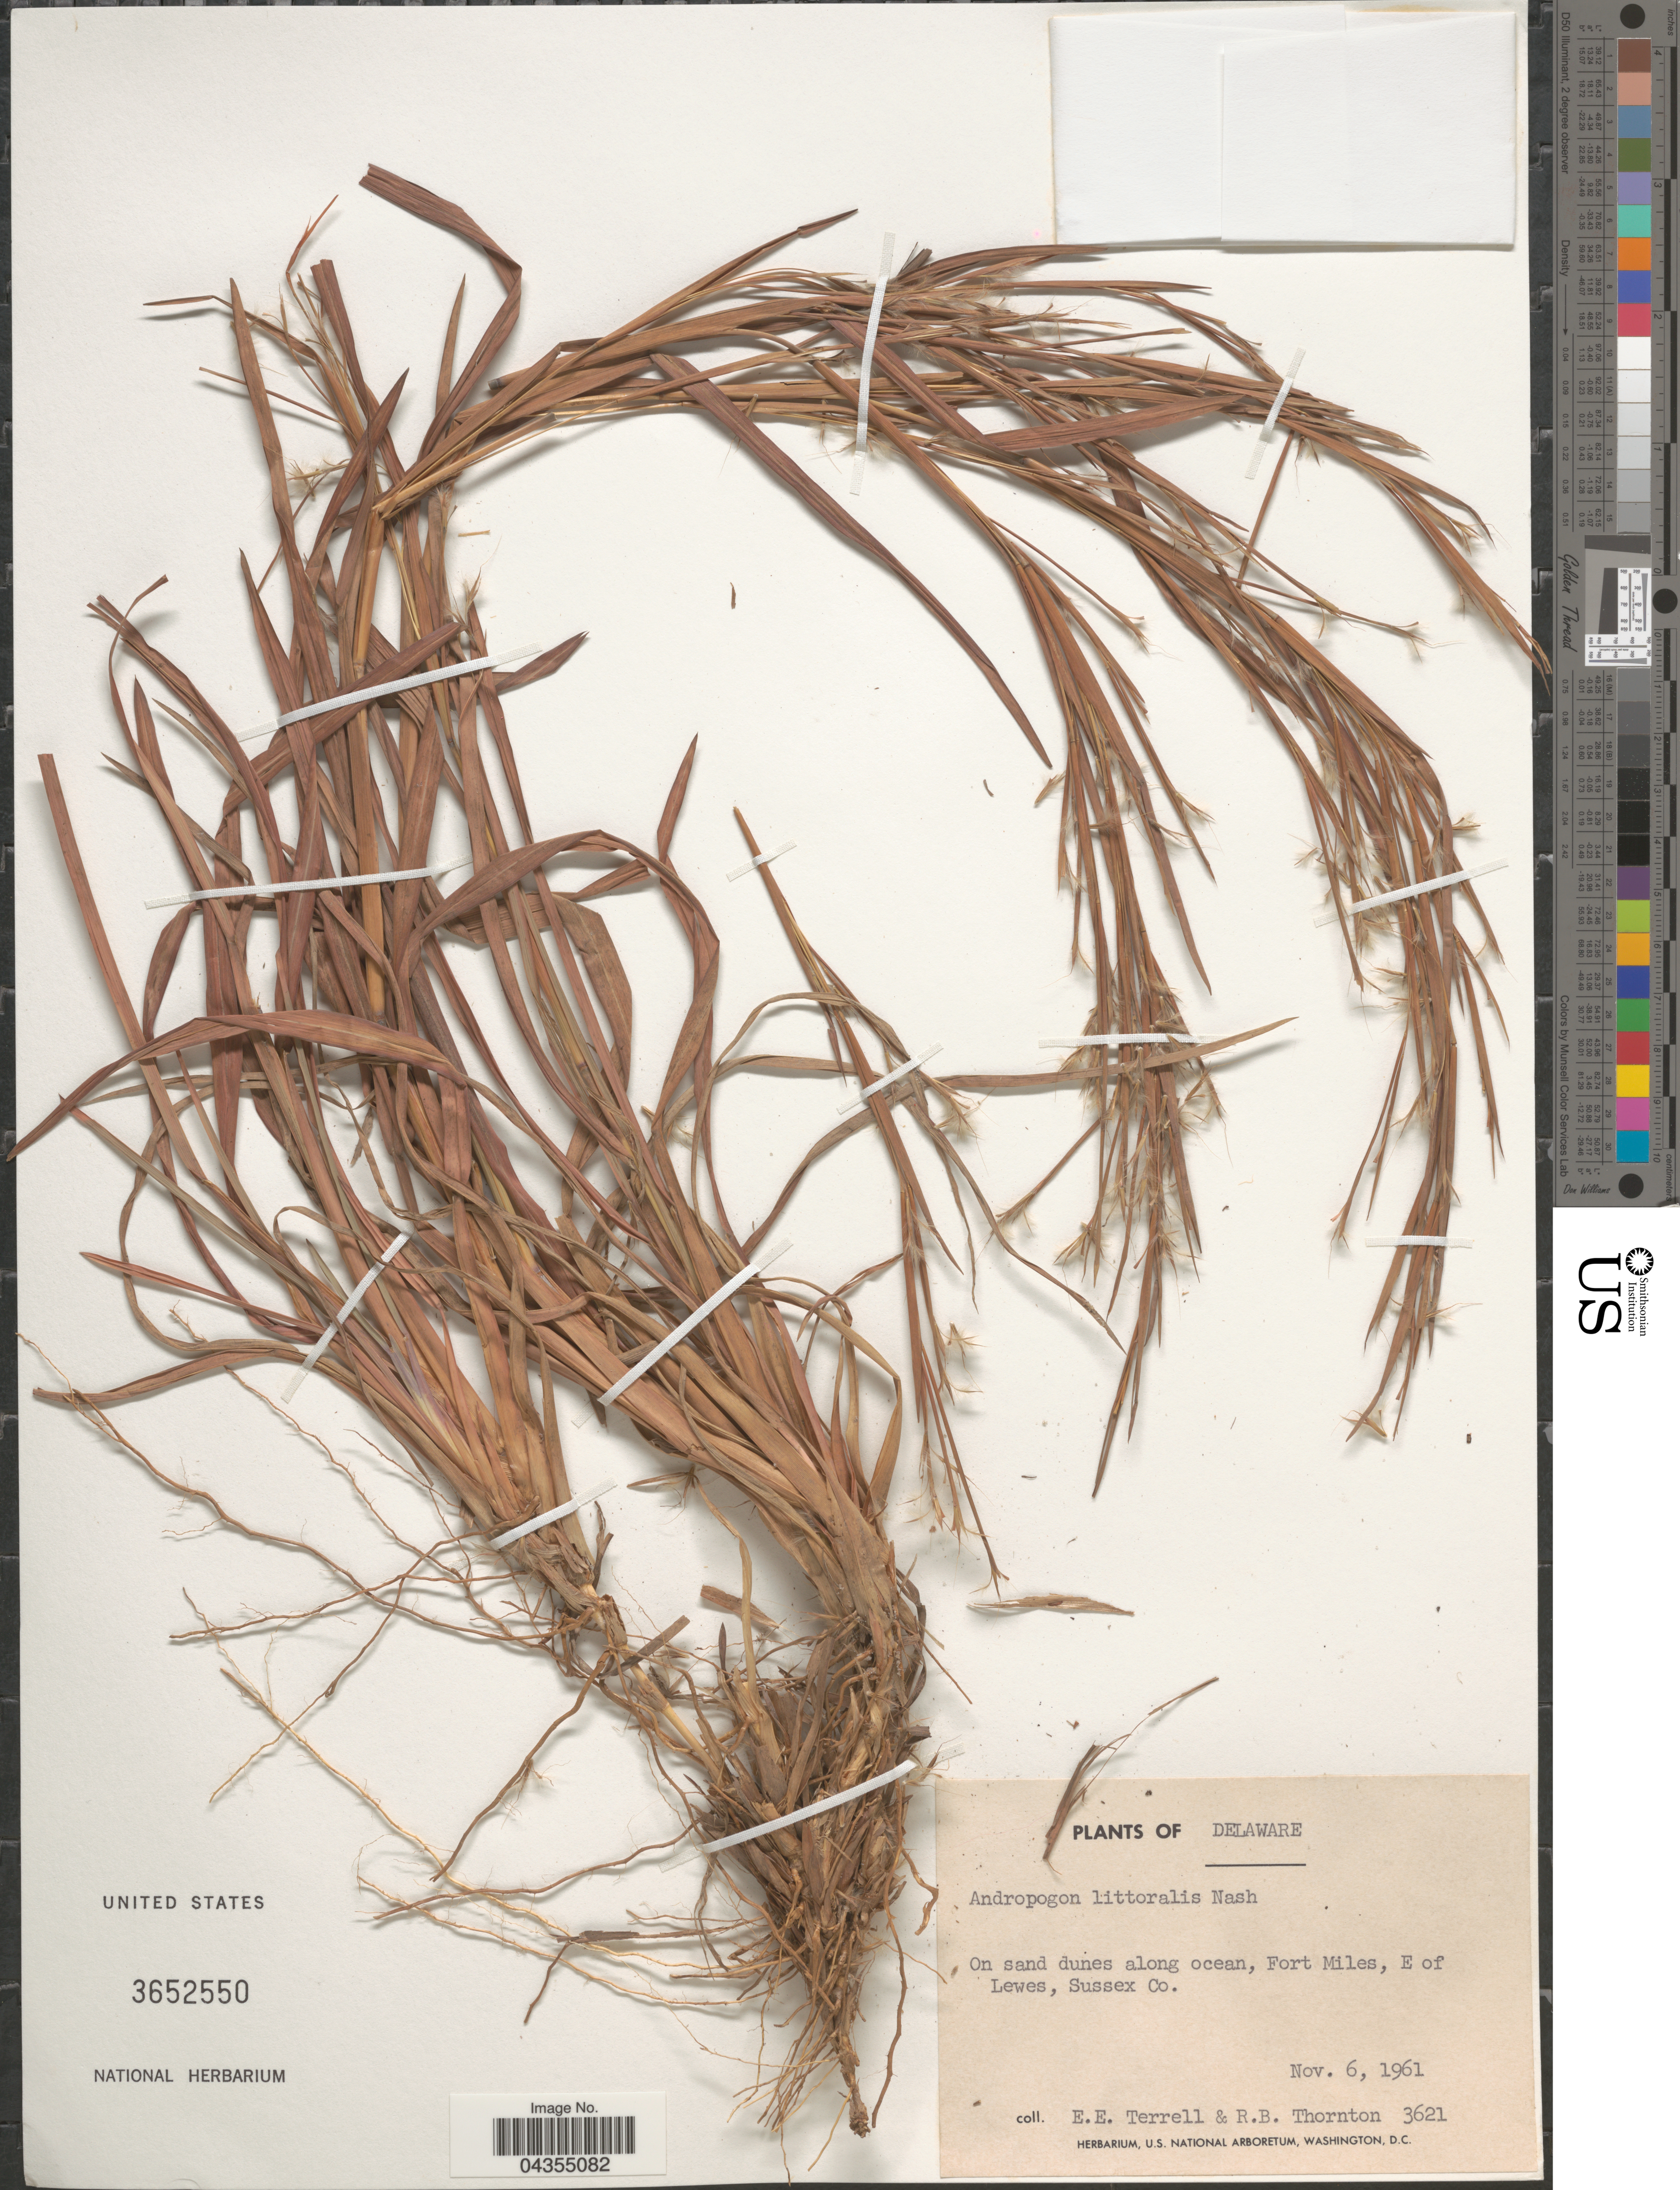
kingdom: Plantae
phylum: Tracheophyta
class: Liliopsida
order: Poales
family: Poaceae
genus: Schizachyrium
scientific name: Schizachyrium scoparium var. littorale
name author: (Nash) Gould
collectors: E. E. Terrell & R. Thornton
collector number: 3621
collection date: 1961-11-06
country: United States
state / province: Delaware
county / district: Sussex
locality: On sand dunes along ocean, Fort Miles, E of Lewes, Sussex Co.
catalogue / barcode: US 3652550